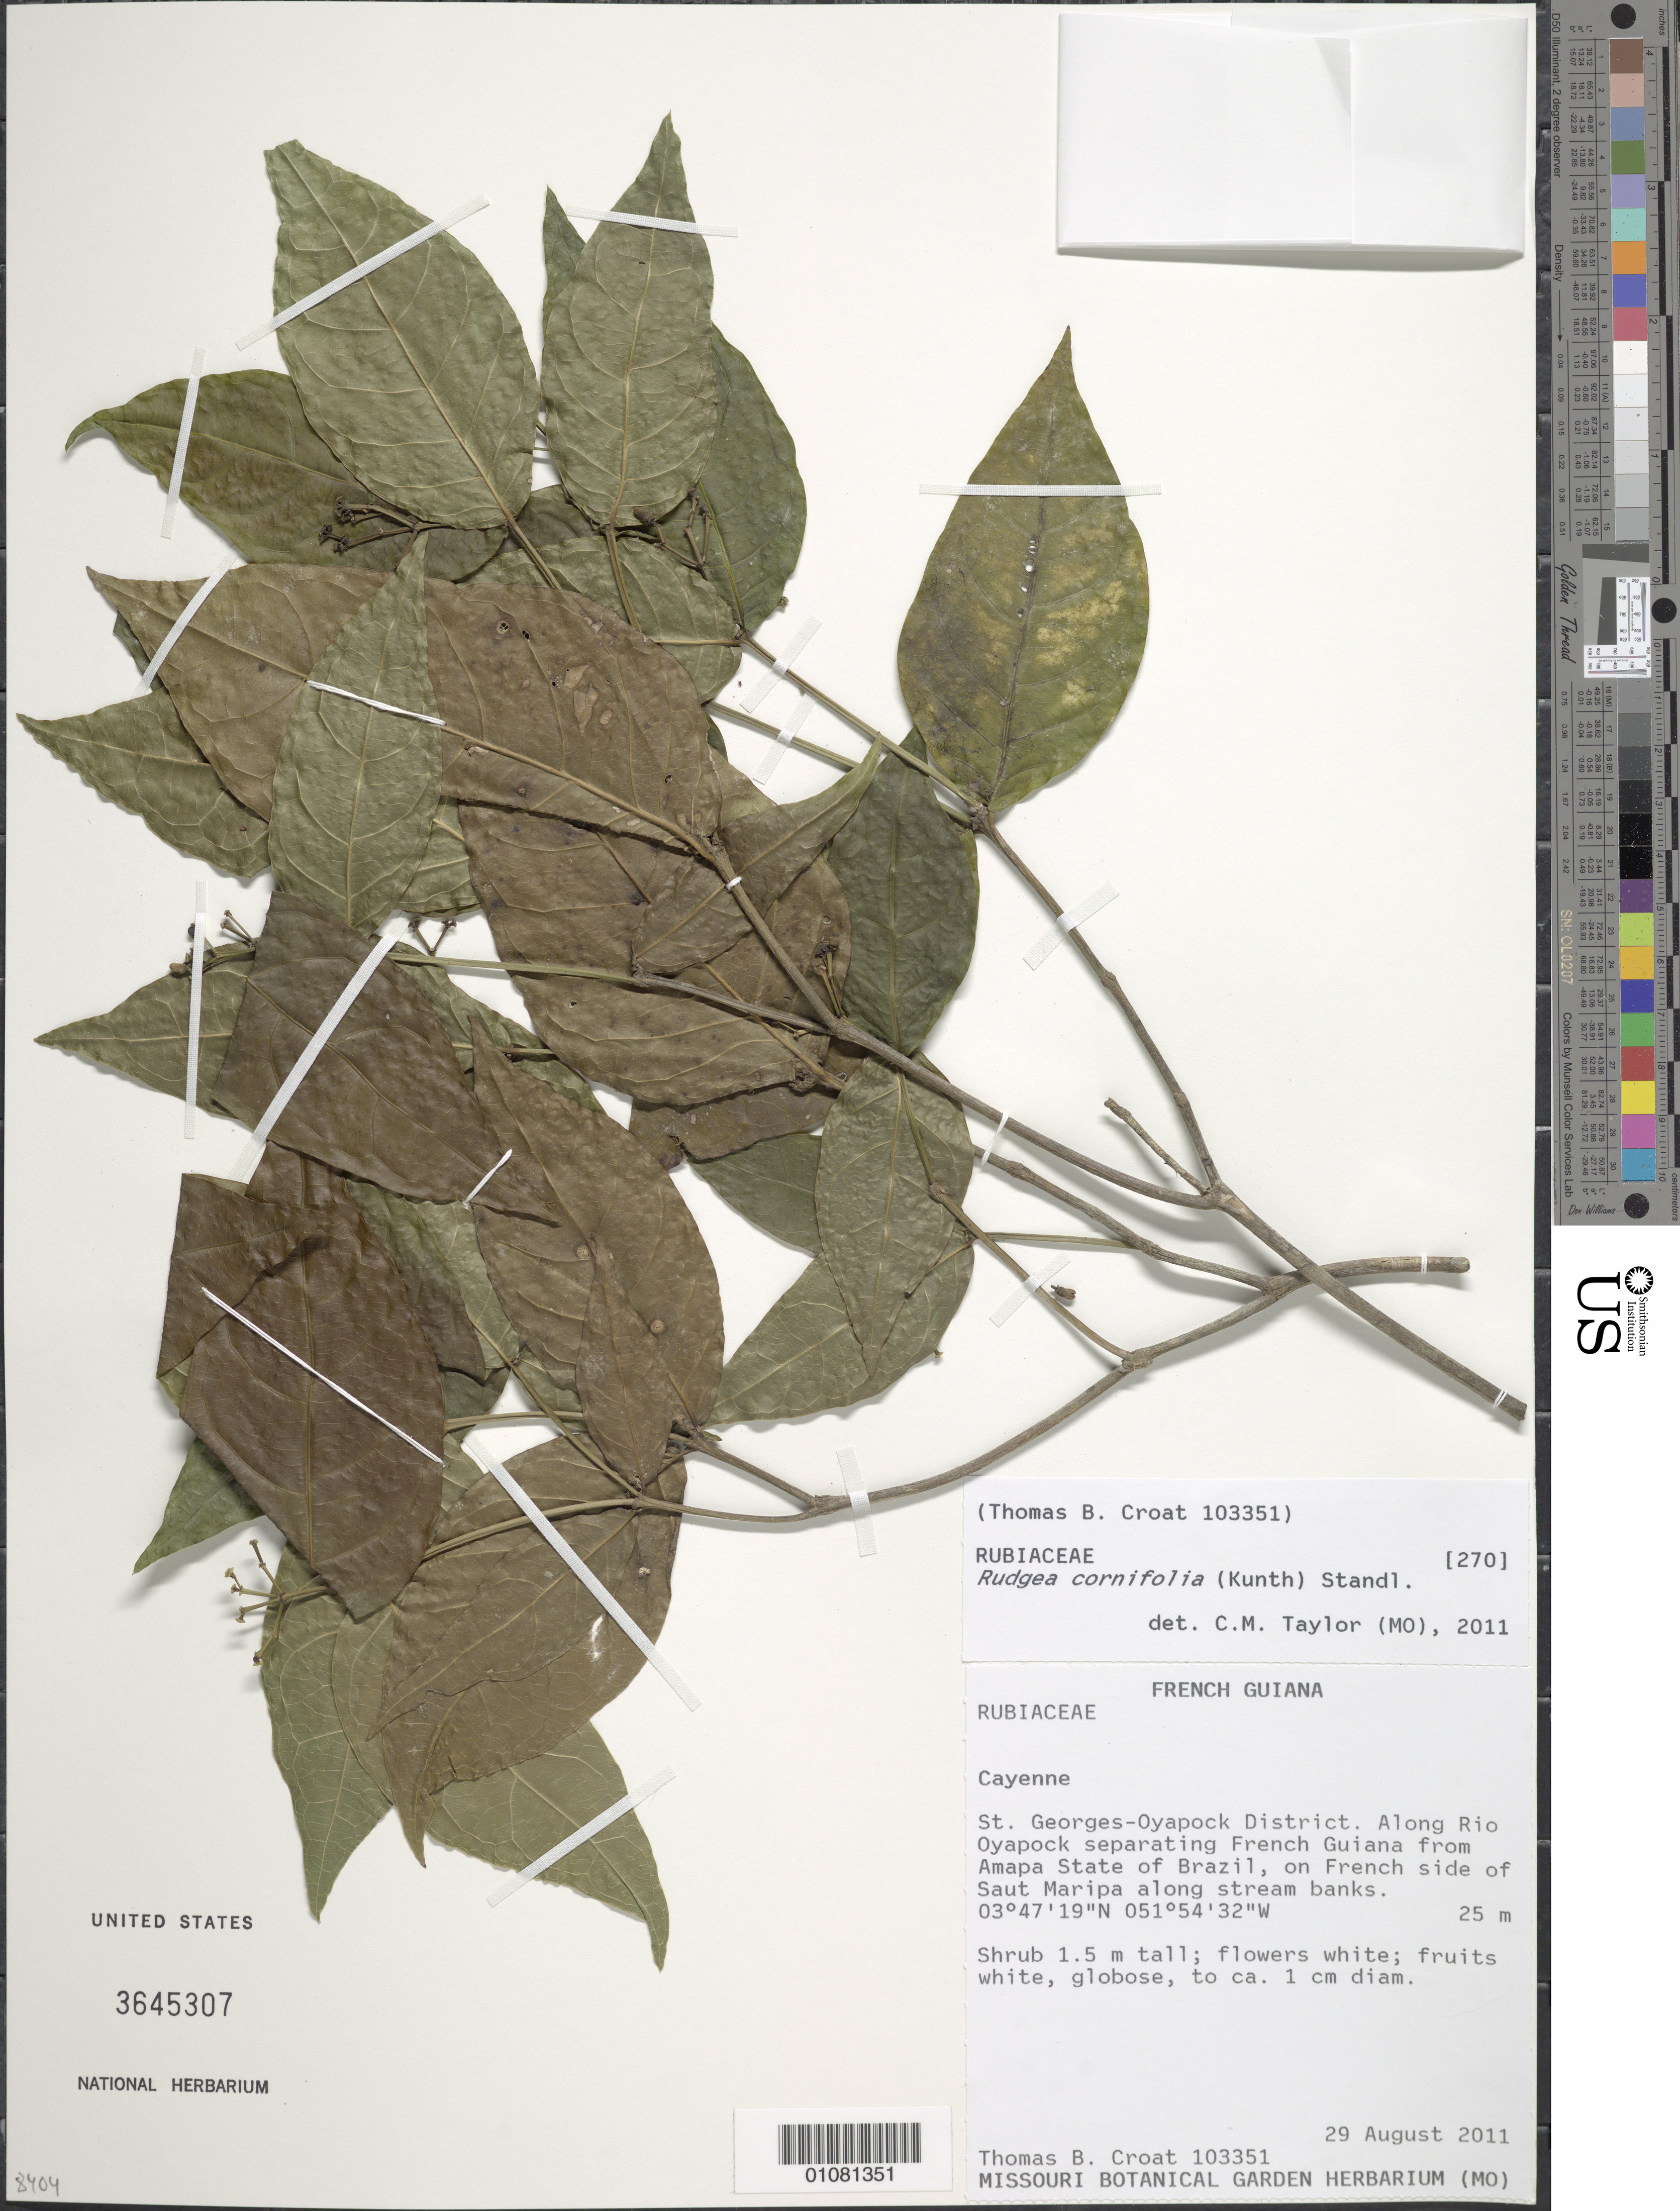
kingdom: Plantae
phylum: Tracheophyta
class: Magnoliopsida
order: Gentianales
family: Rubiaceae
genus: Rudgea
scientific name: Rudgea cornifolia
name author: (Kunth) Standl.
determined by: Taylor, Charlotte M.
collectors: T. B. Croat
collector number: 103351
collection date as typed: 29-Aug-11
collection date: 1911-08-29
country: French Guiana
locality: St. Georges-Oyapock District. Along Rio Oyapock separating French Guiana from Amapa State of Brazil, on French side of Saut Maripa along stream banks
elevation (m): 25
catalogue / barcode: US 3645307